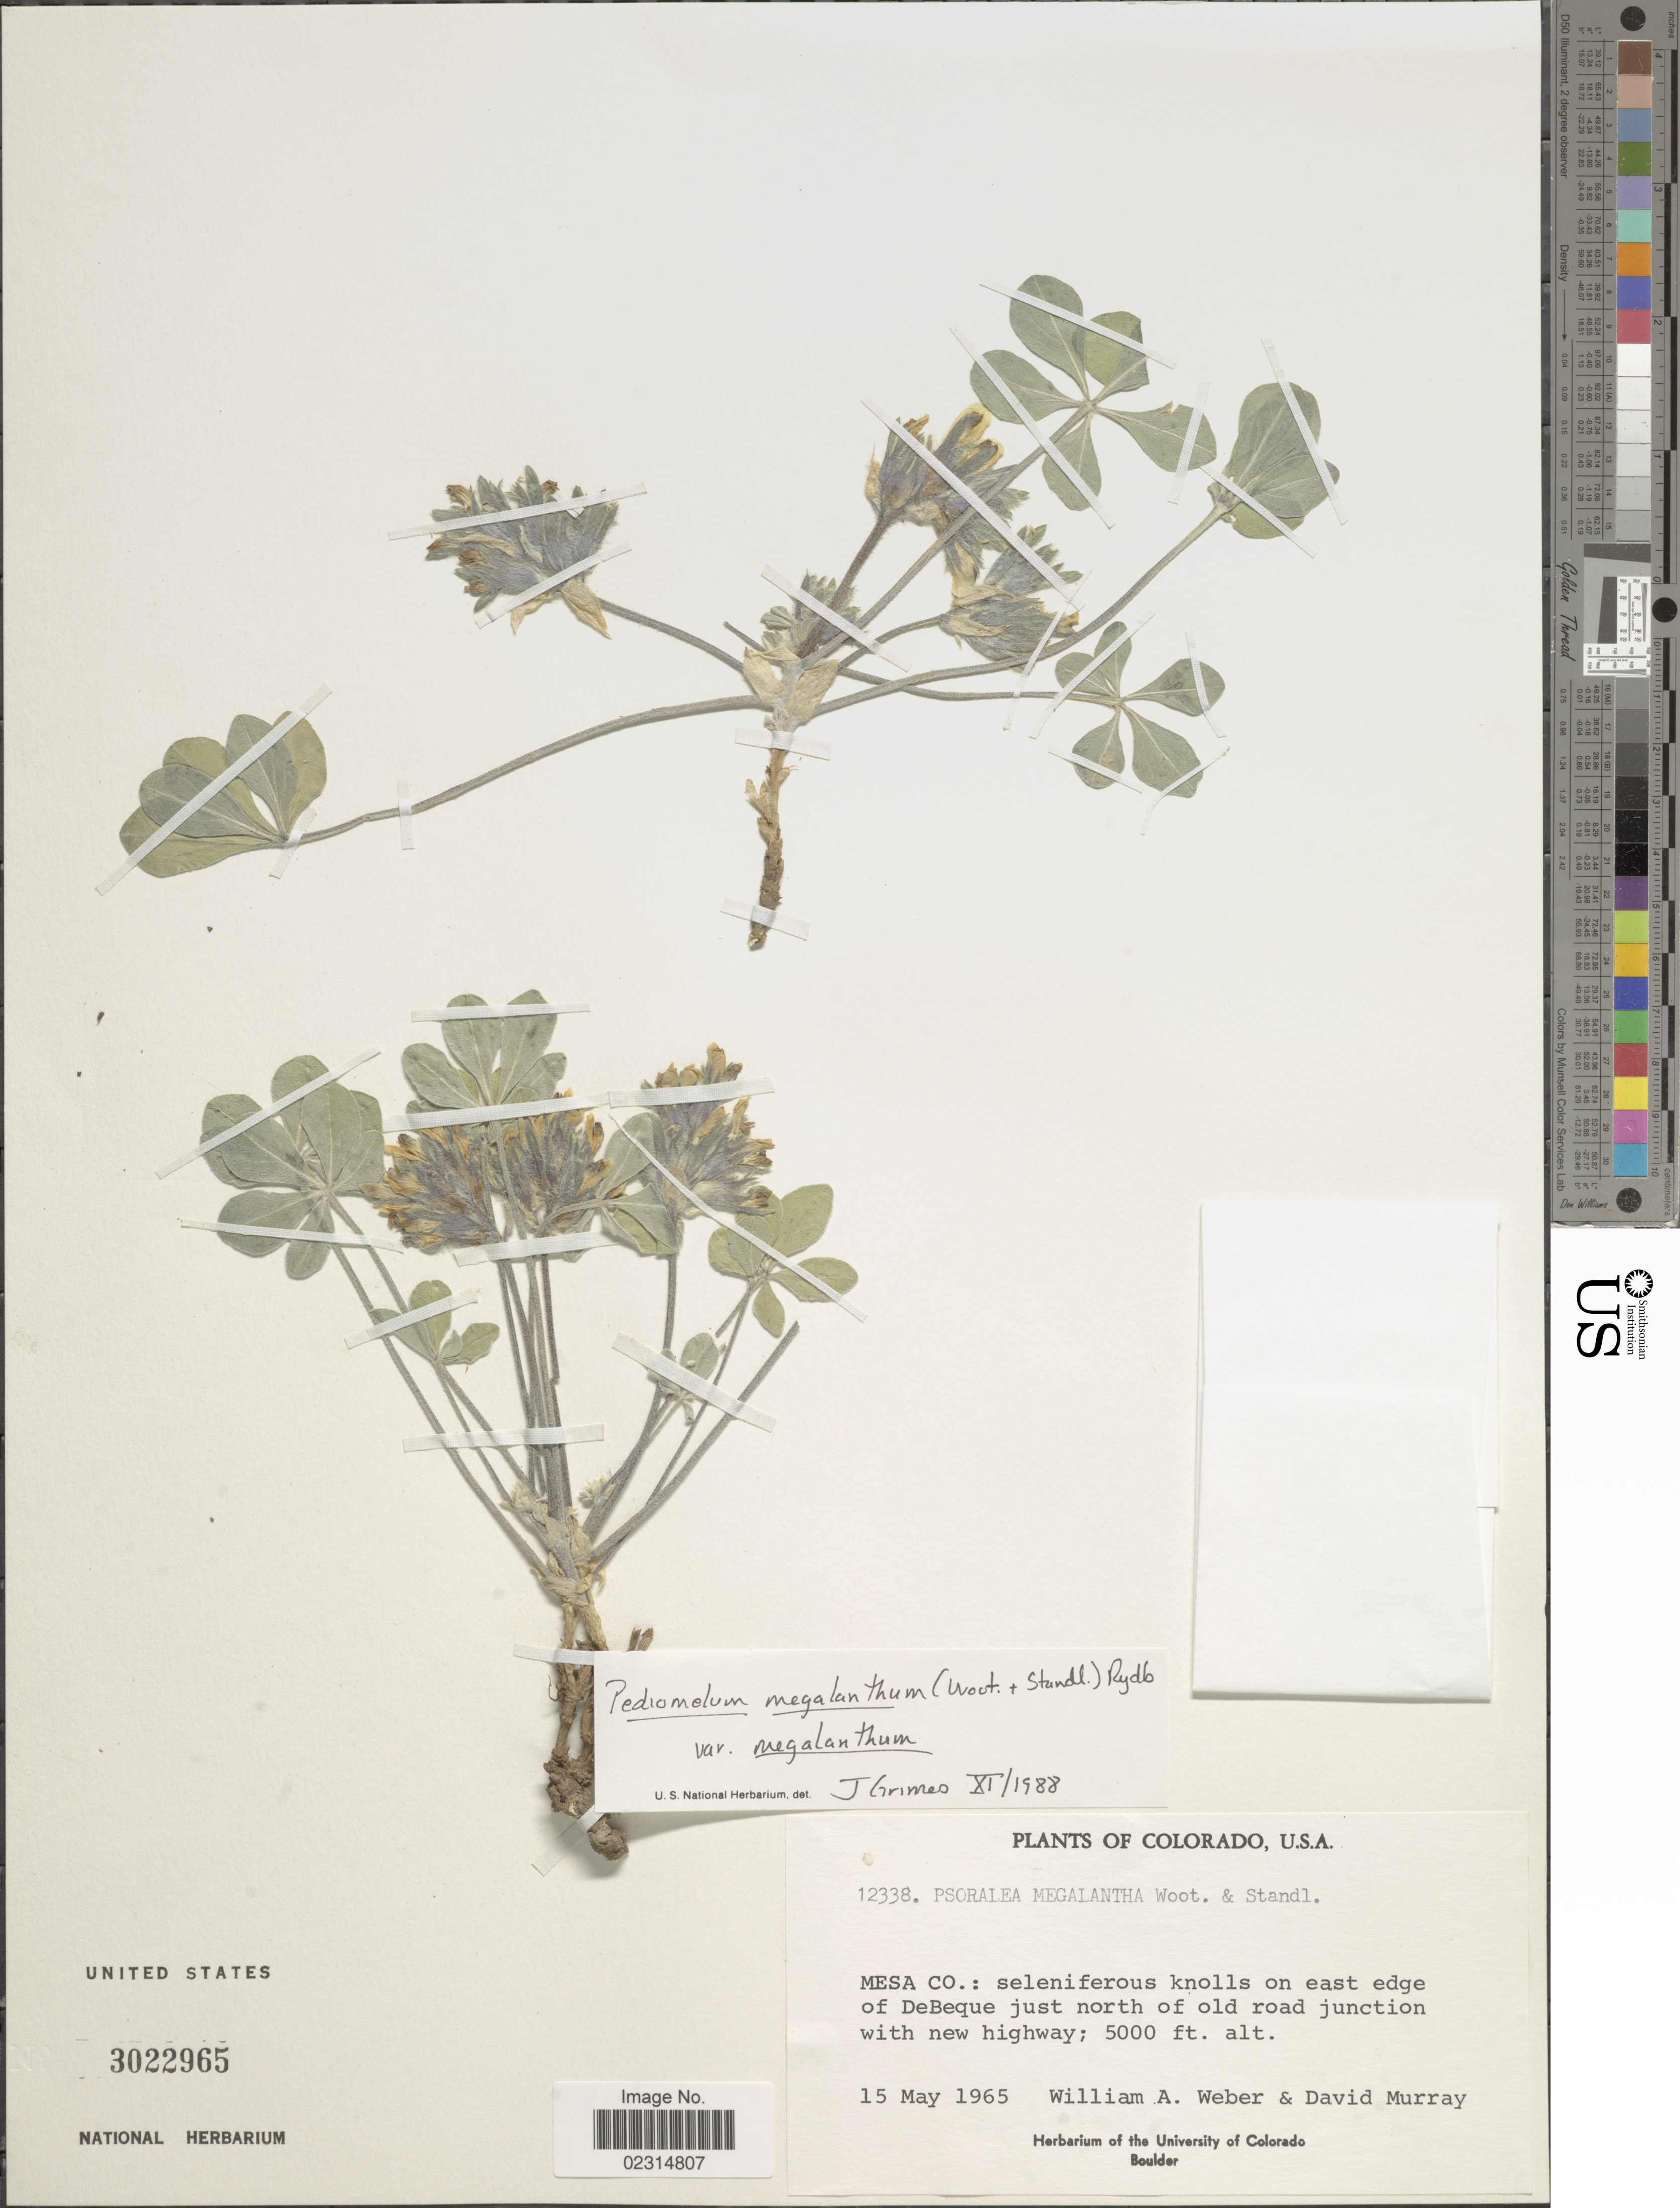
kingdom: Plantae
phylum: Tracheophyta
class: Magnoliopsida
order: Fabales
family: Fabaceae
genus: Pediomelum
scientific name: Pediomelum megalanthum var. megalanthum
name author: (Wooton & Standl.) Rydb.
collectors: W. A. Weber & D. F. Murray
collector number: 12338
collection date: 1965-05-15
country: United States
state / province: Colorado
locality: Mesa Co: selenferous knolls on east edge of DeBeque just north of old road junction with new highway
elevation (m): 1524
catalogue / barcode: US 3022965